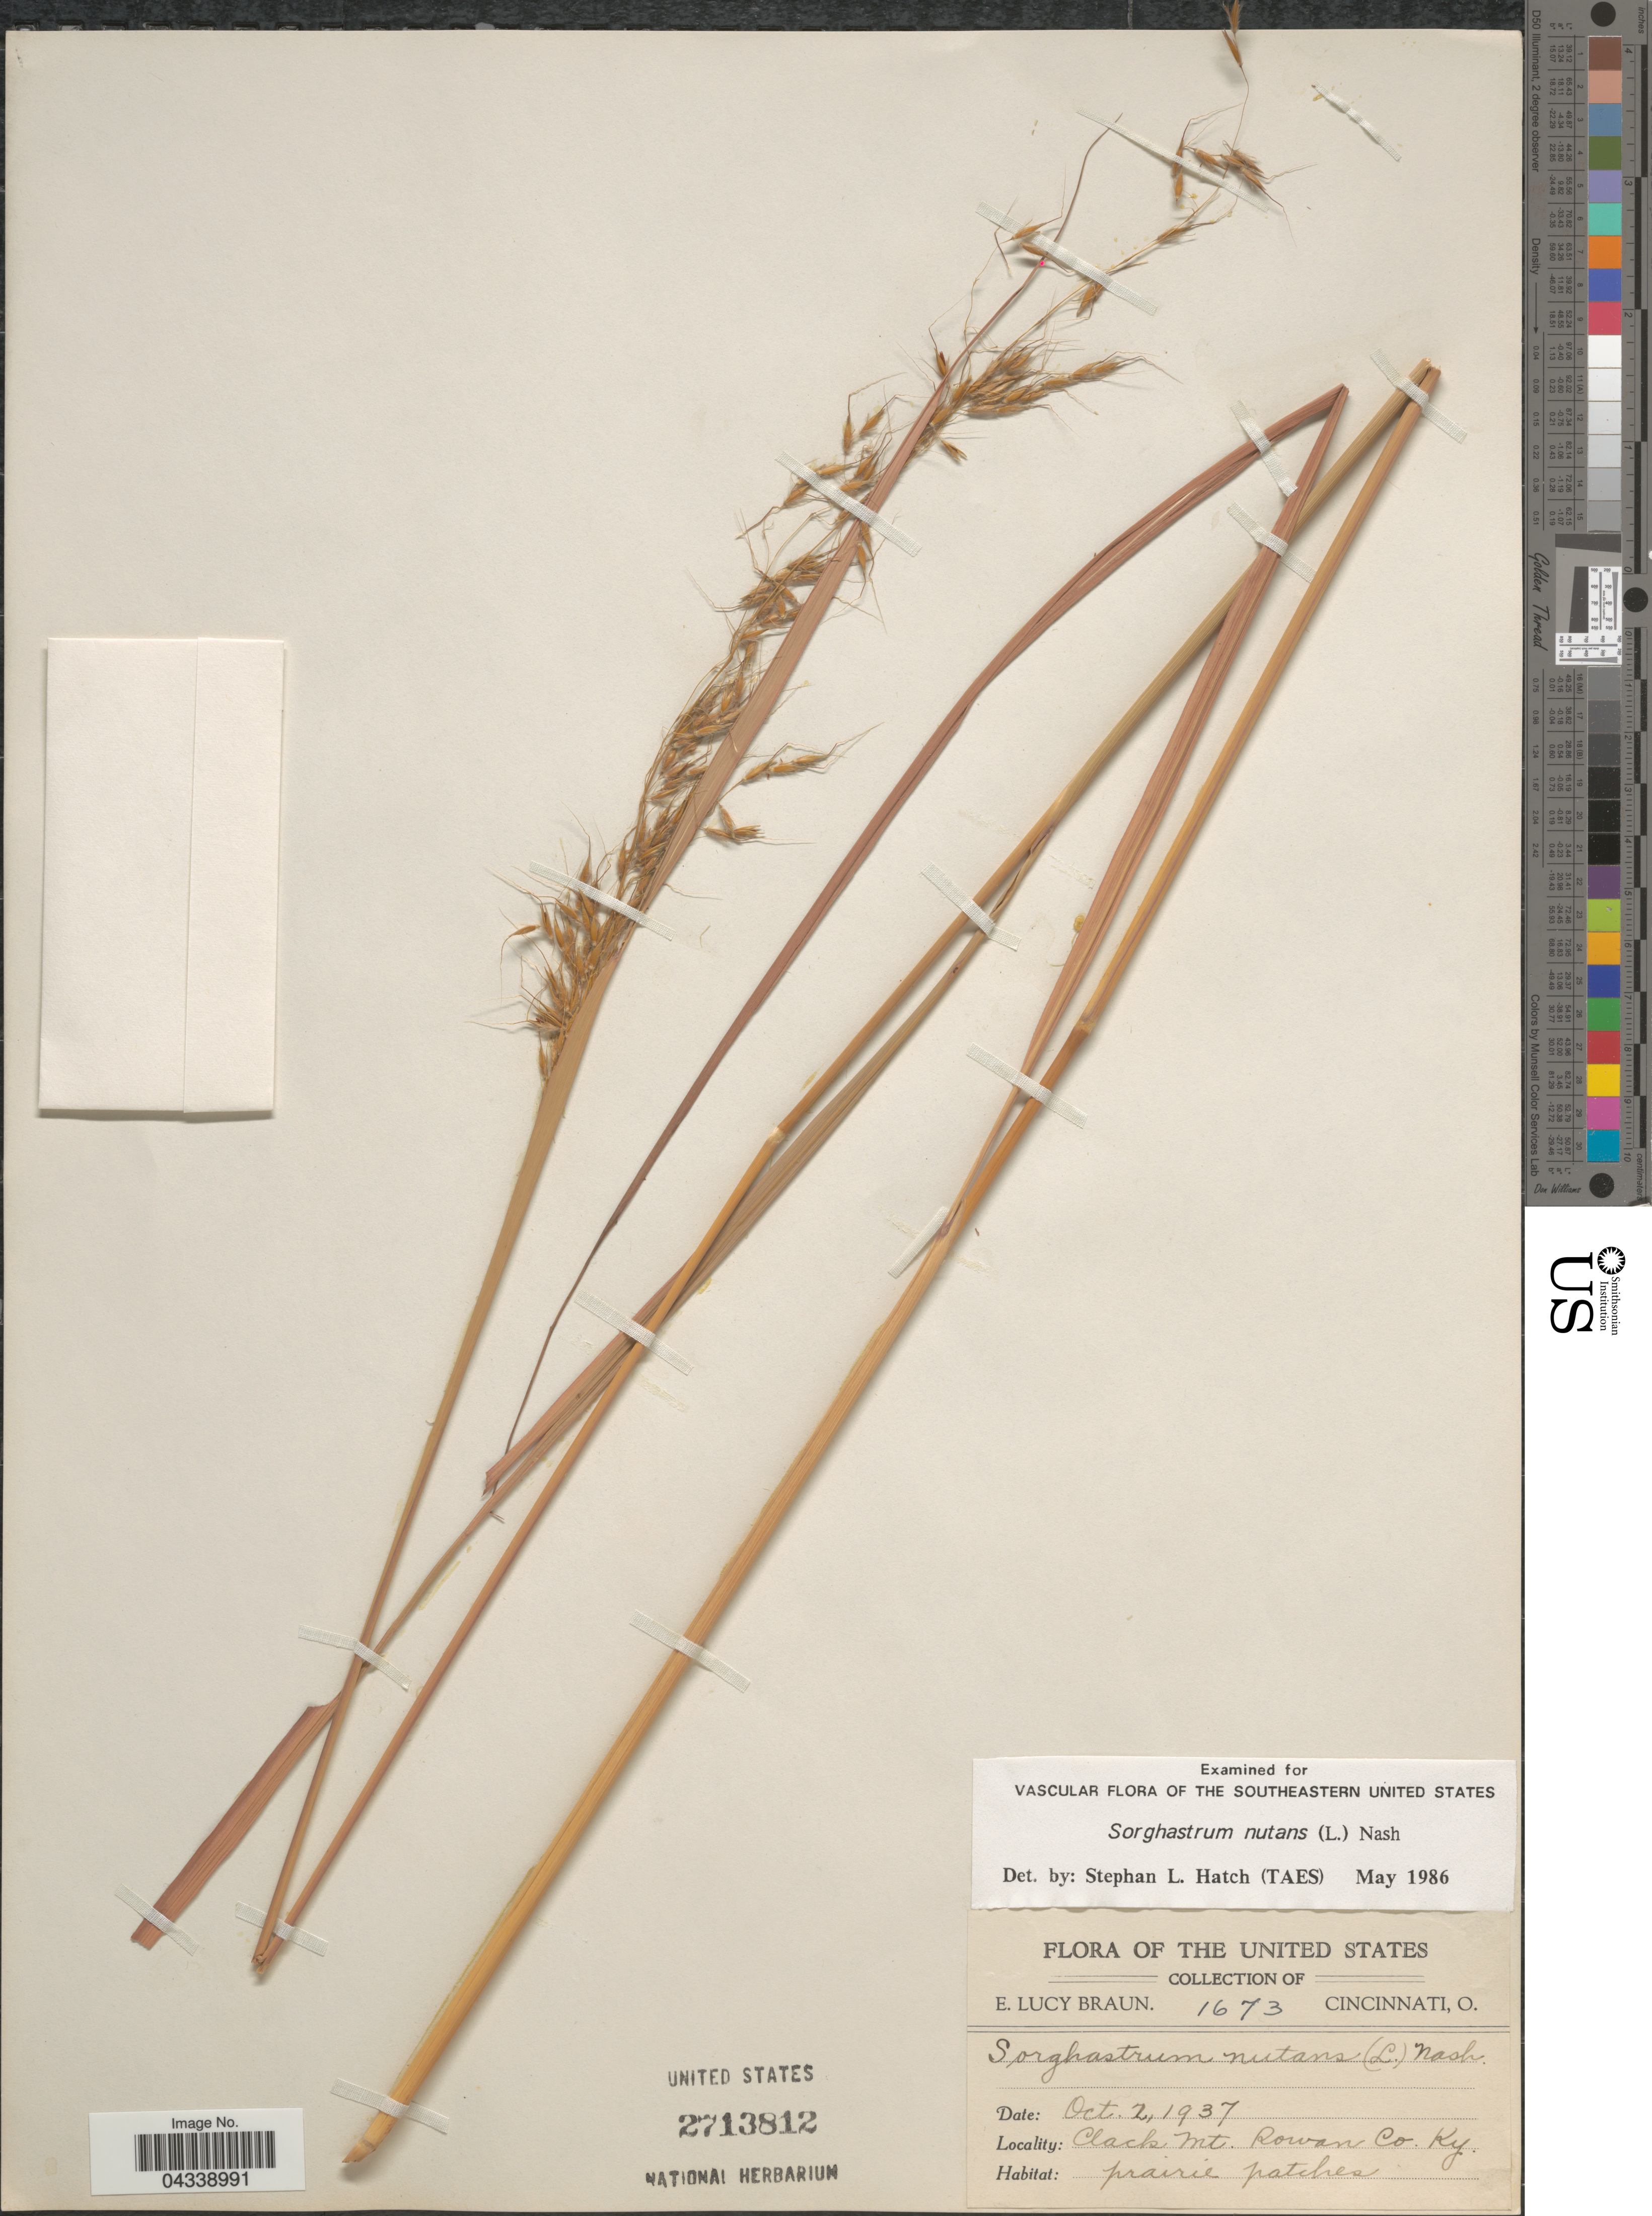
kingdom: Plantae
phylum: Tracheophyta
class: Liliopsida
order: Poales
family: Poaceae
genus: Sorghastrum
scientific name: Sorghastrum nutans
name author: (L.) Nash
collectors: E. L. Braun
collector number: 1673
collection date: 1937-10-02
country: United States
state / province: Kentucky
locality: Clack Mt. Rowan Co.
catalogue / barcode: US 2713812